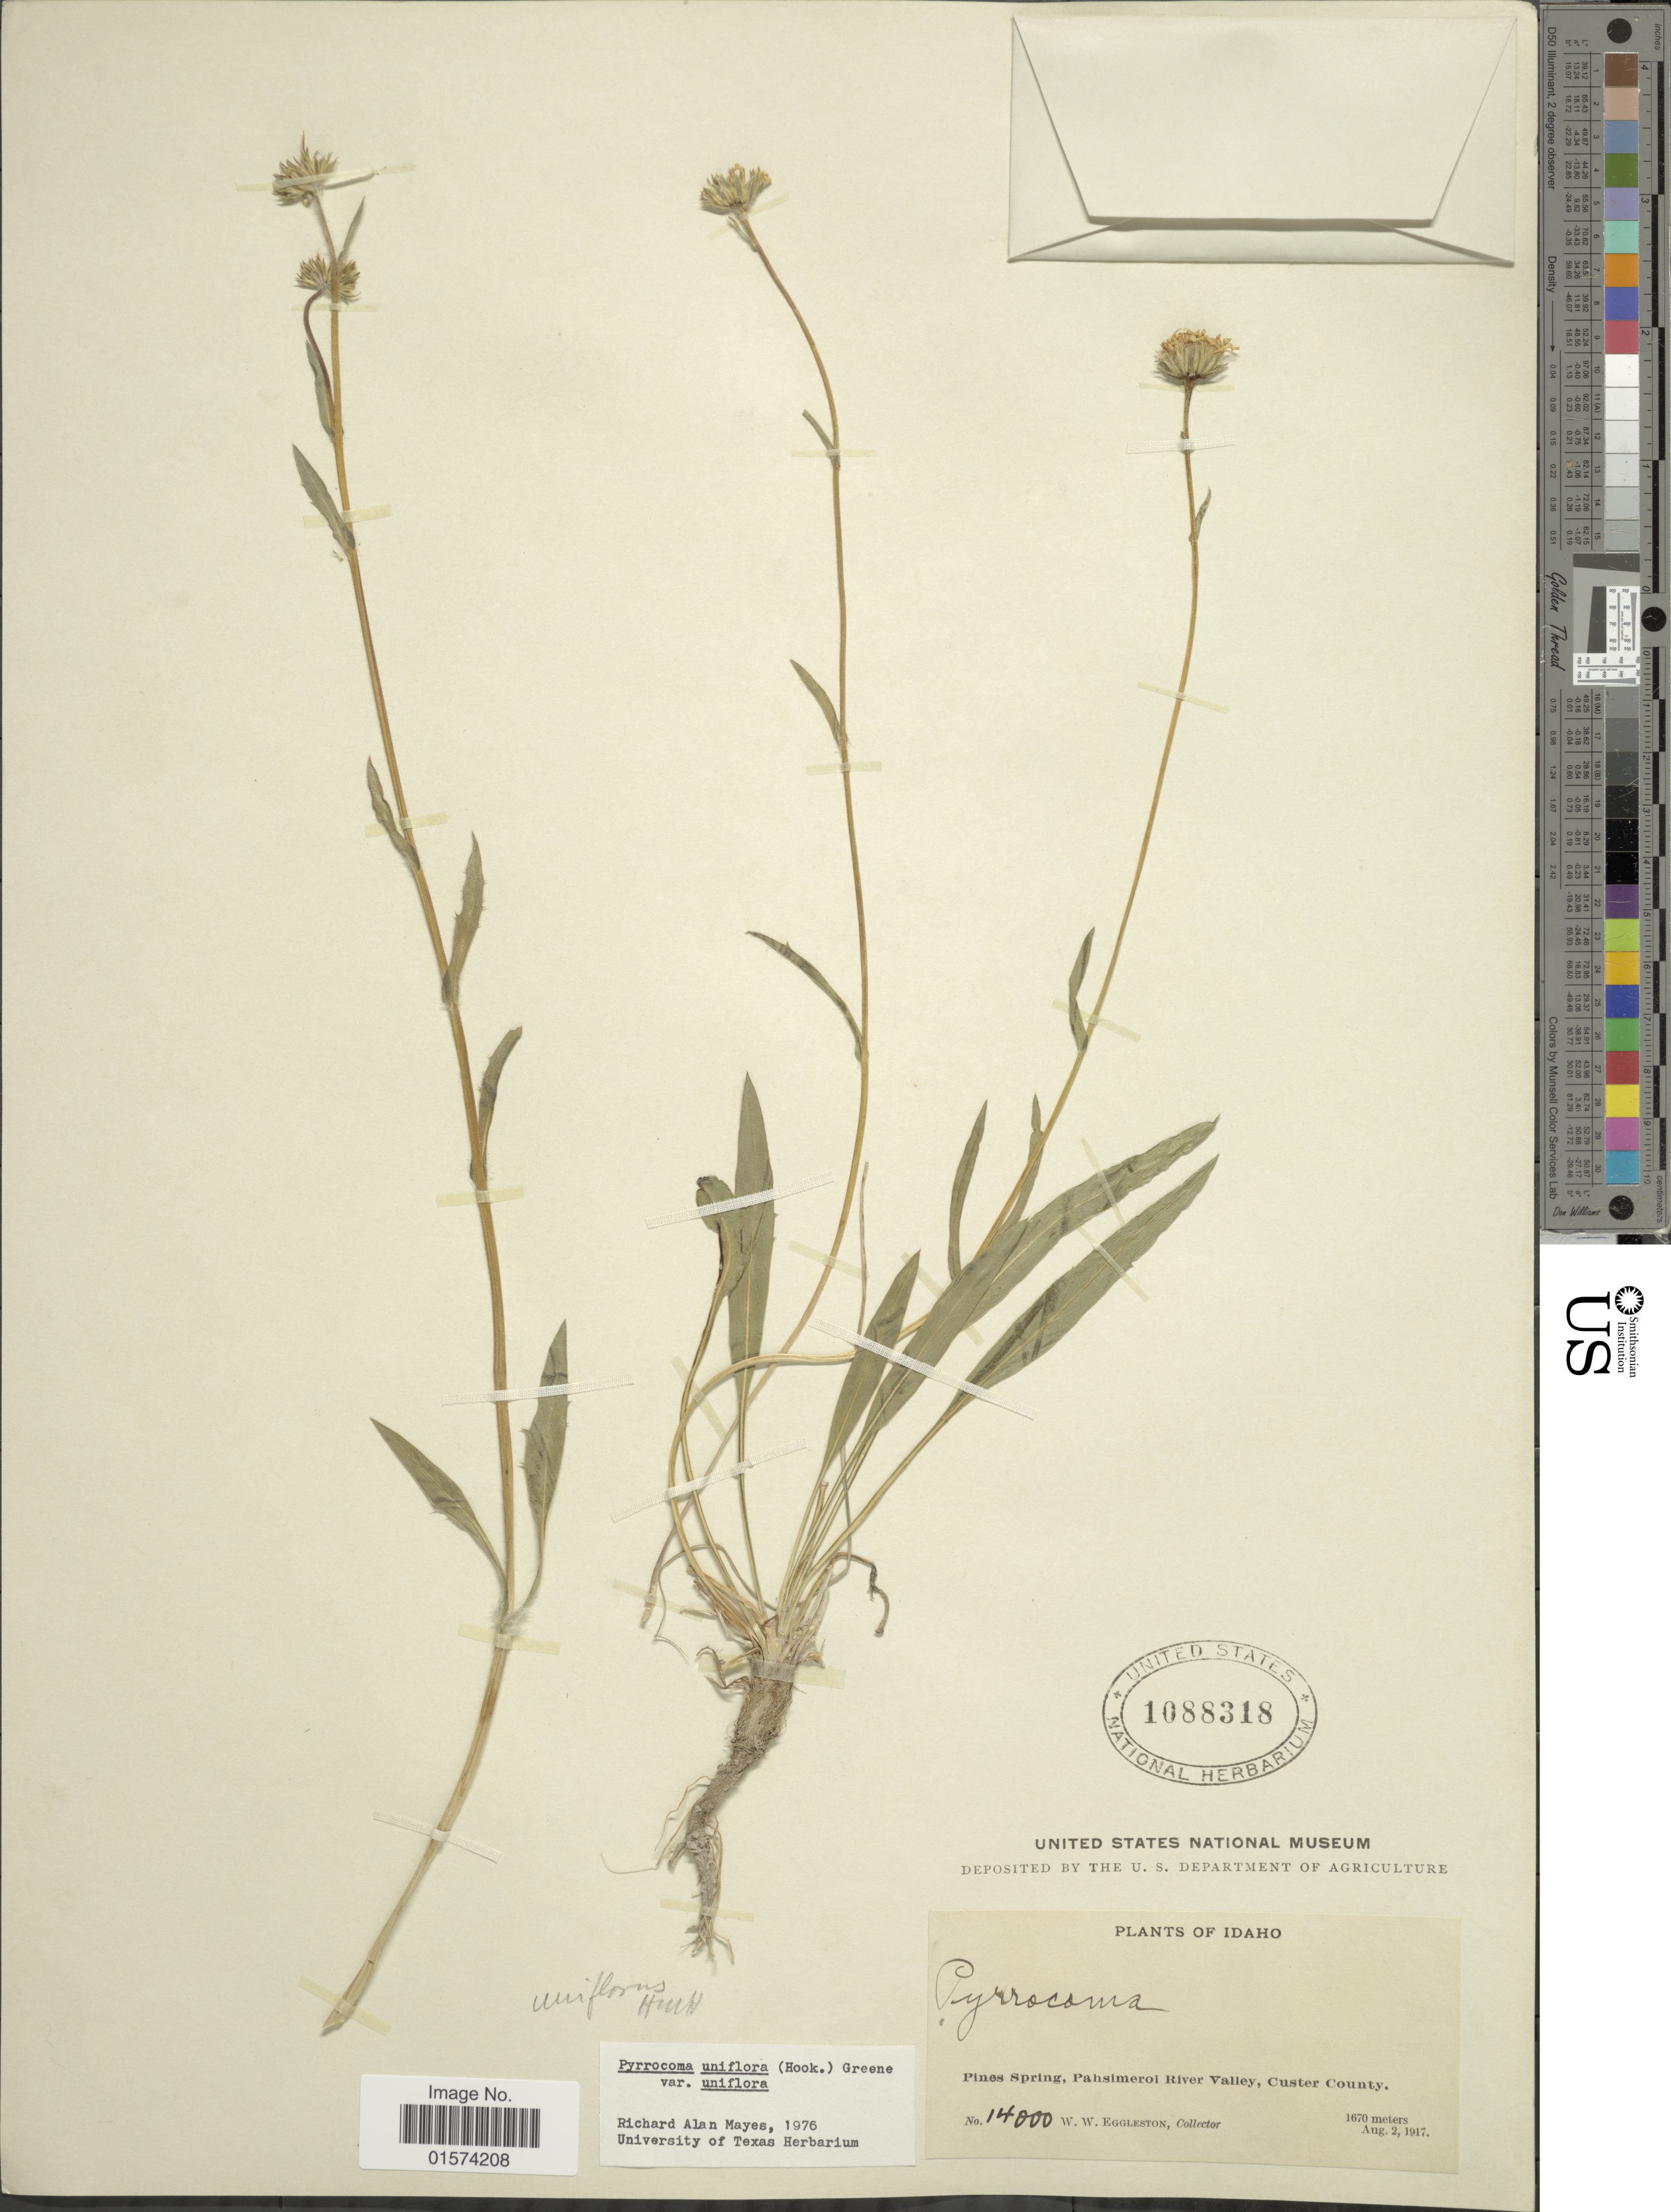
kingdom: Plantae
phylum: Tracheophyta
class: Magnoliopsida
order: Asterales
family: Asteraceae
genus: Pyrrocoma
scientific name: Pyrrocoma uniflora var. uniflora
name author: (Hook.) Greene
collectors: W. W. Eggleston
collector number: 1400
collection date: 1917-08-02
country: United States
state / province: Idaho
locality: Pines Springs, Pahsimeroi River Valley, Custer County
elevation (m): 1670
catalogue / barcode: US 1088318